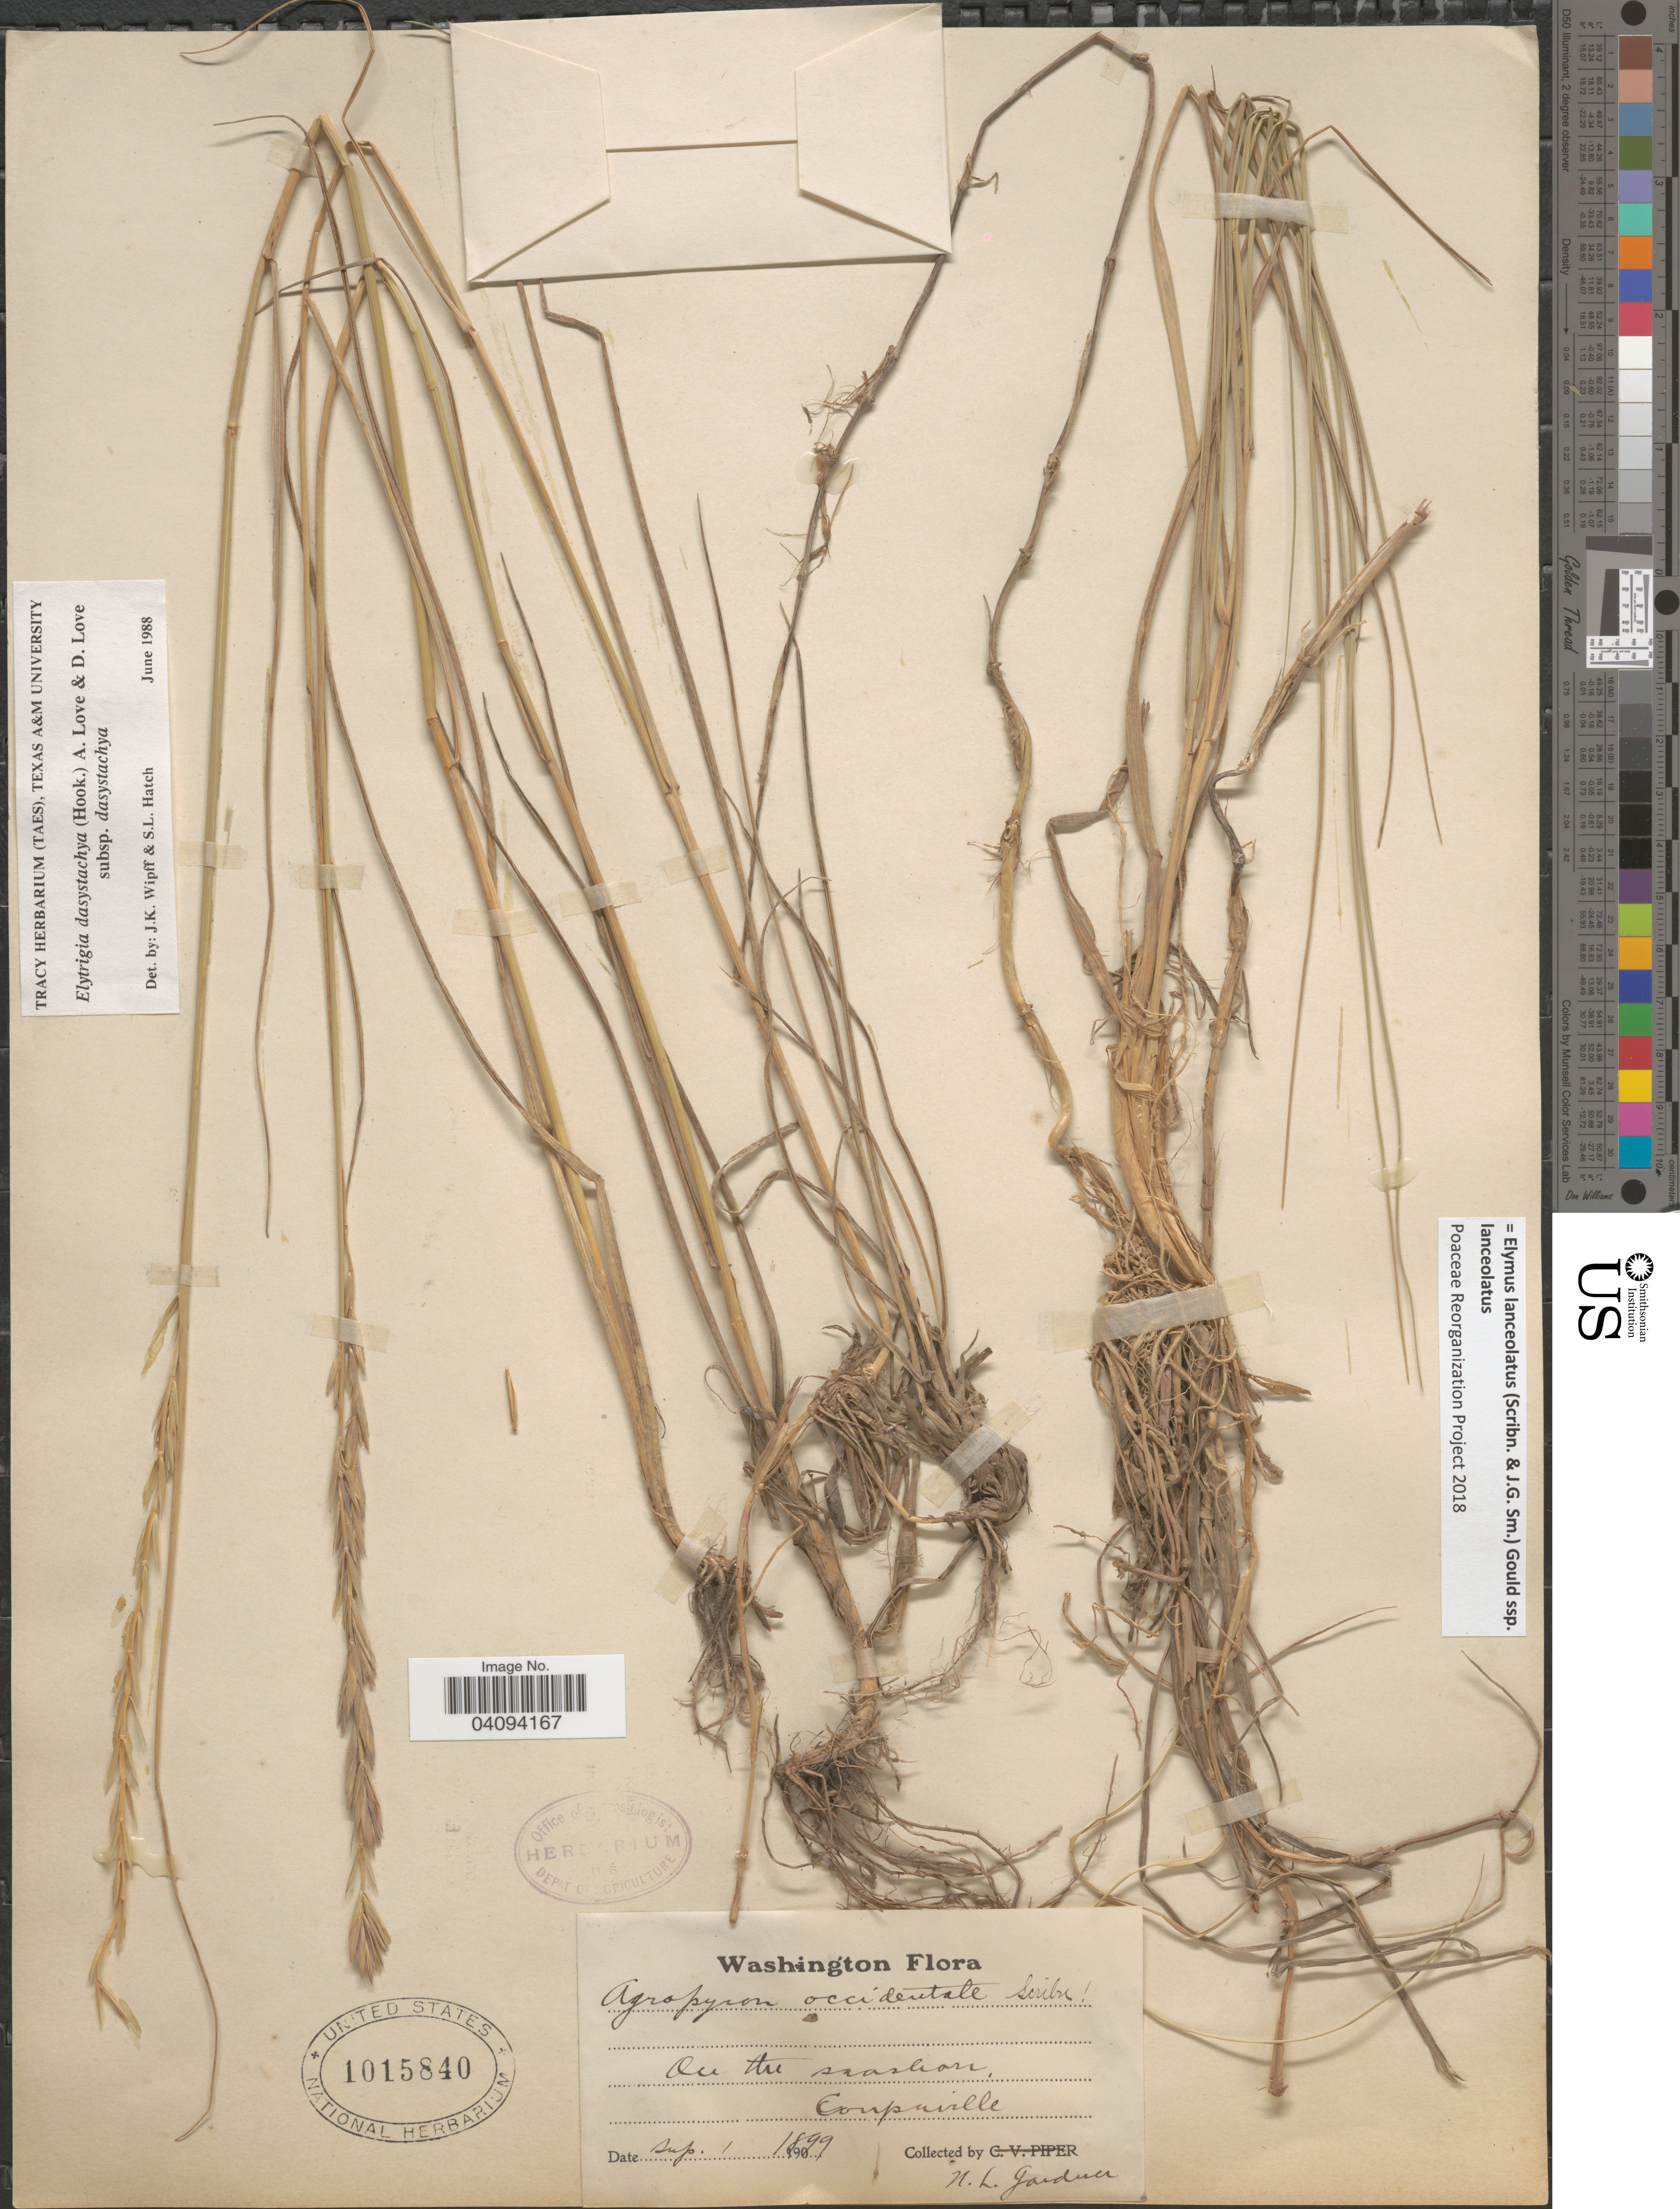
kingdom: Plantae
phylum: Tracheophyta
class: Liliopsida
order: Poales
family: Poaceae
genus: Elymus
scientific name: Elymus lanceolatus subsp. lanceolatus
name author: (Scribn. & J.G. Sm.) Gould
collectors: N. Gardner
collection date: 1899-09-01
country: United States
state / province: Washington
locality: On the seashore, Coupeville.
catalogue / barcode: US 1015840